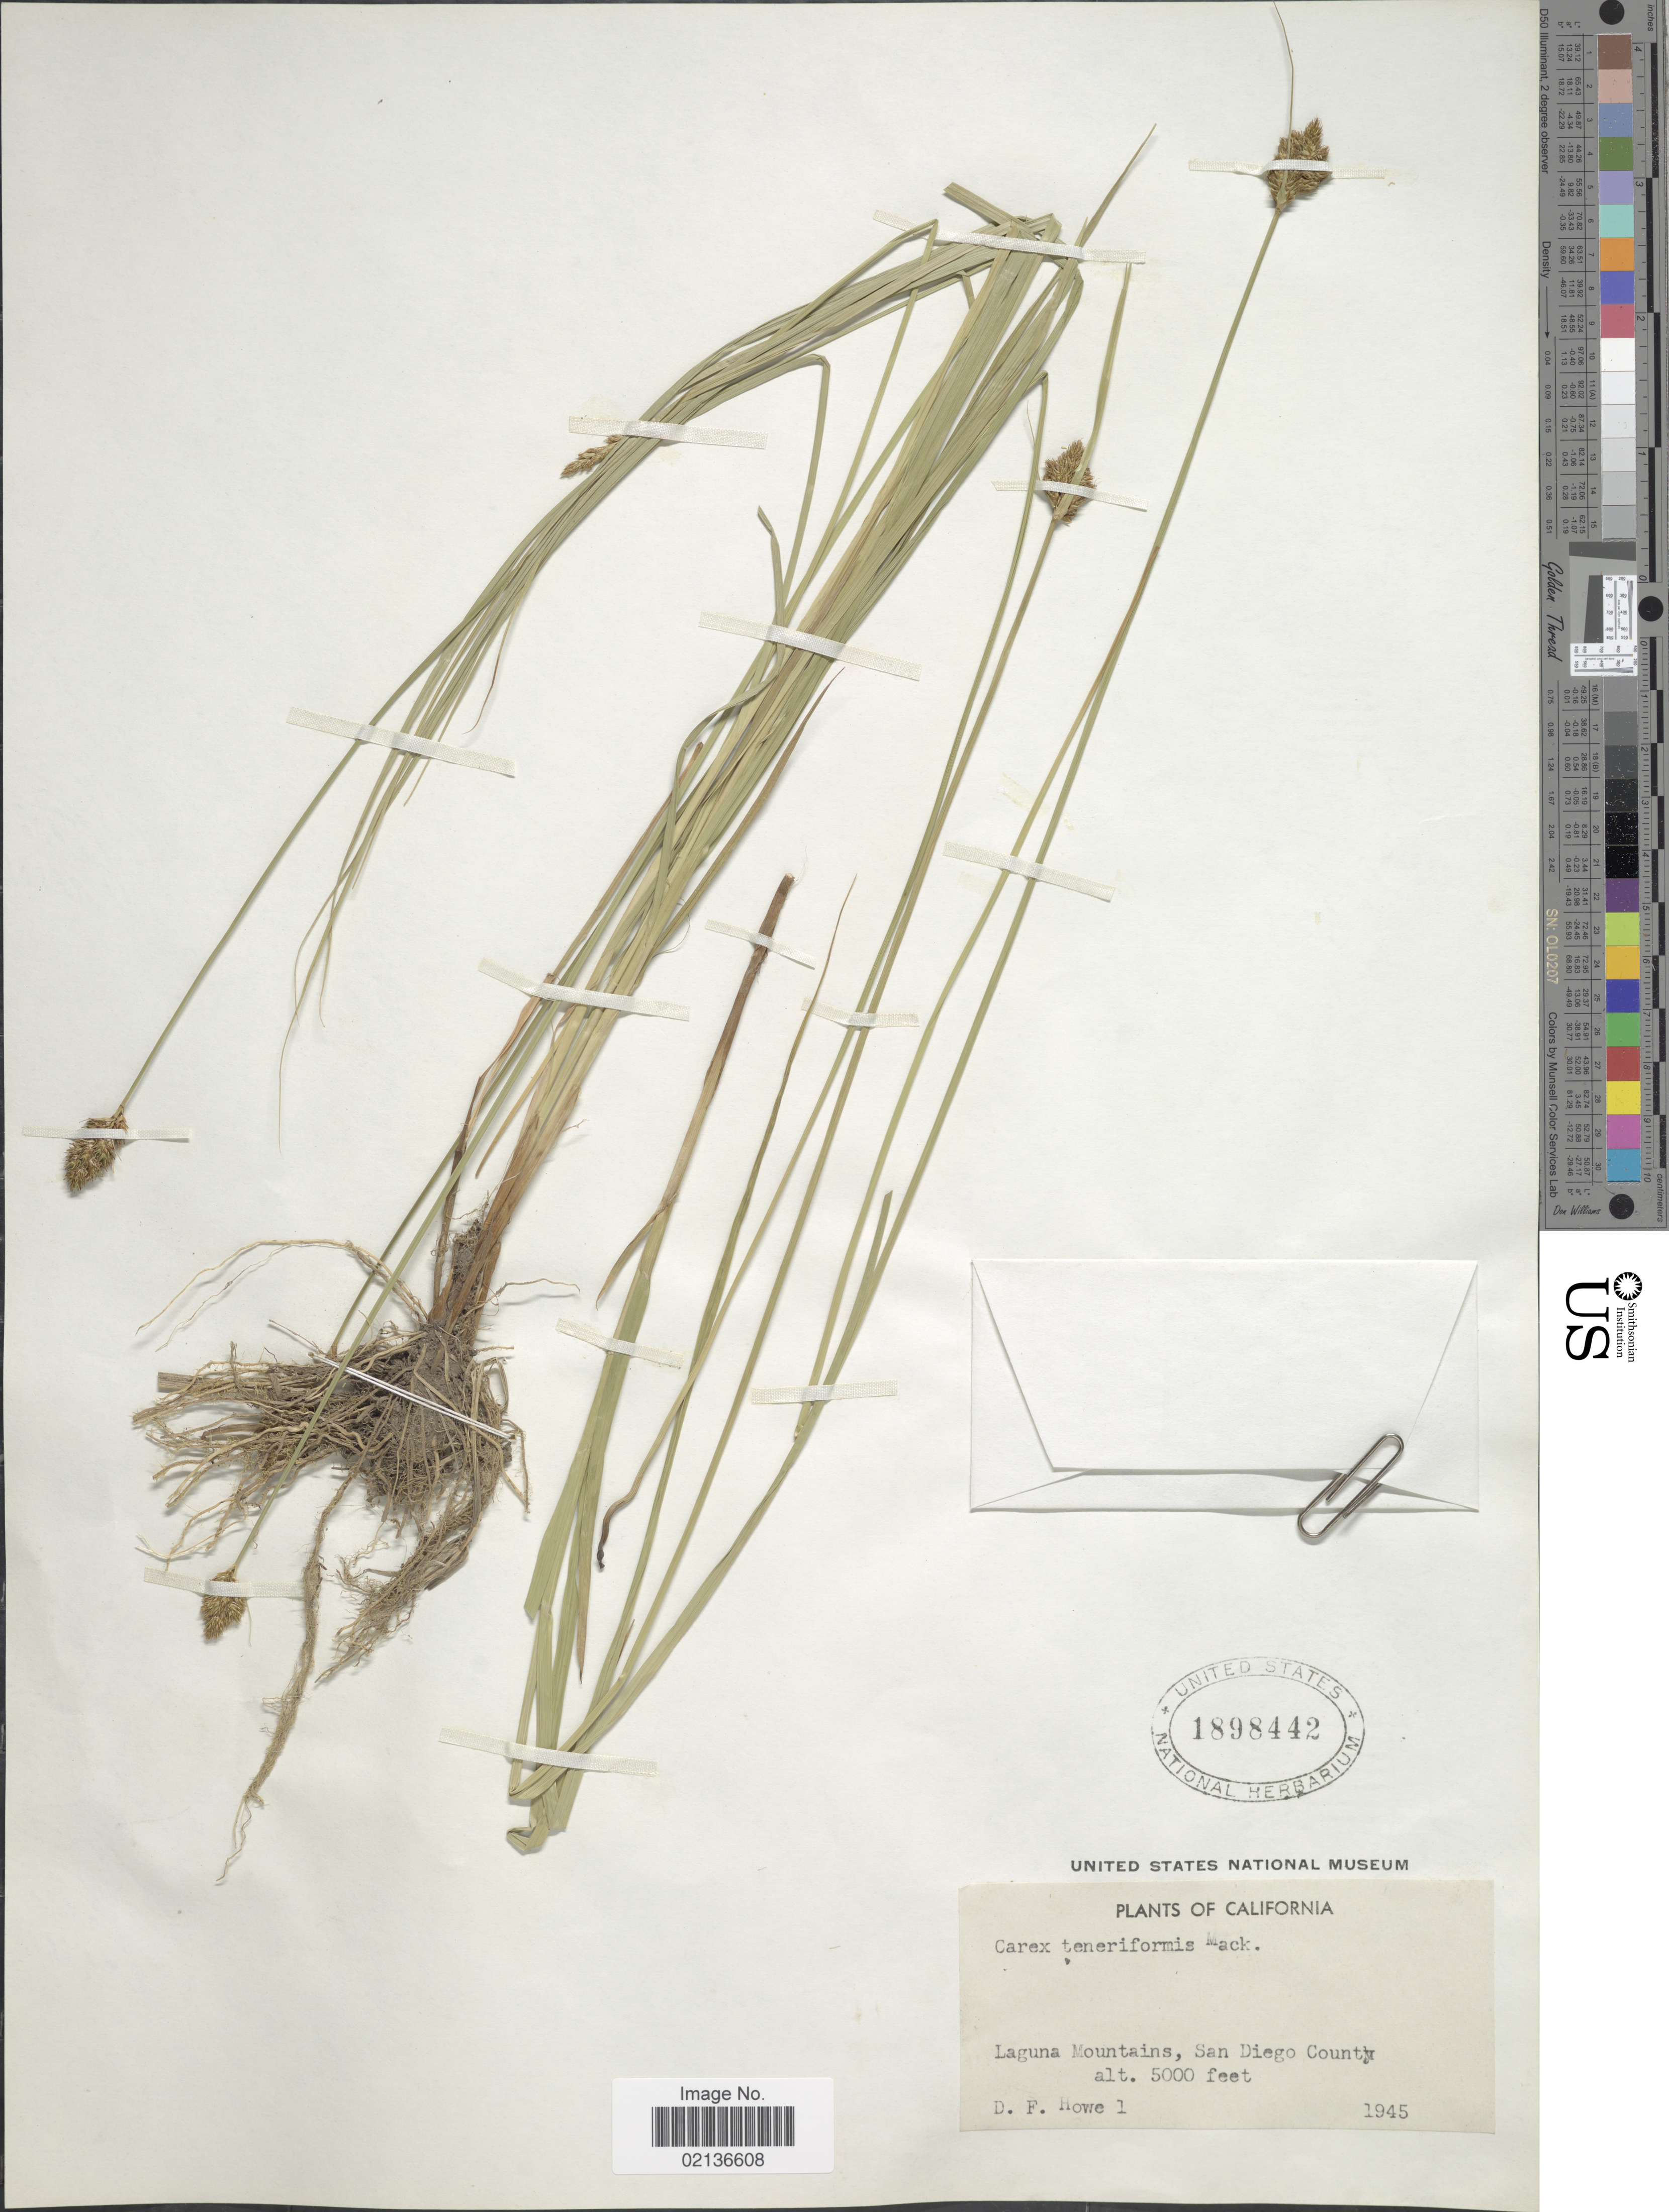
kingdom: Plantae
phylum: Tracheophyta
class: Liliopsida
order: Poales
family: Cyperaceae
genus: Carex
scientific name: Carex subfusca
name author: W. Boott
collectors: D. Howe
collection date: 1945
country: United States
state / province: California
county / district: San Diego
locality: Laguna Mountains, San Diego County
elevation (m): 1524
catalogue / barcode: US 1898442